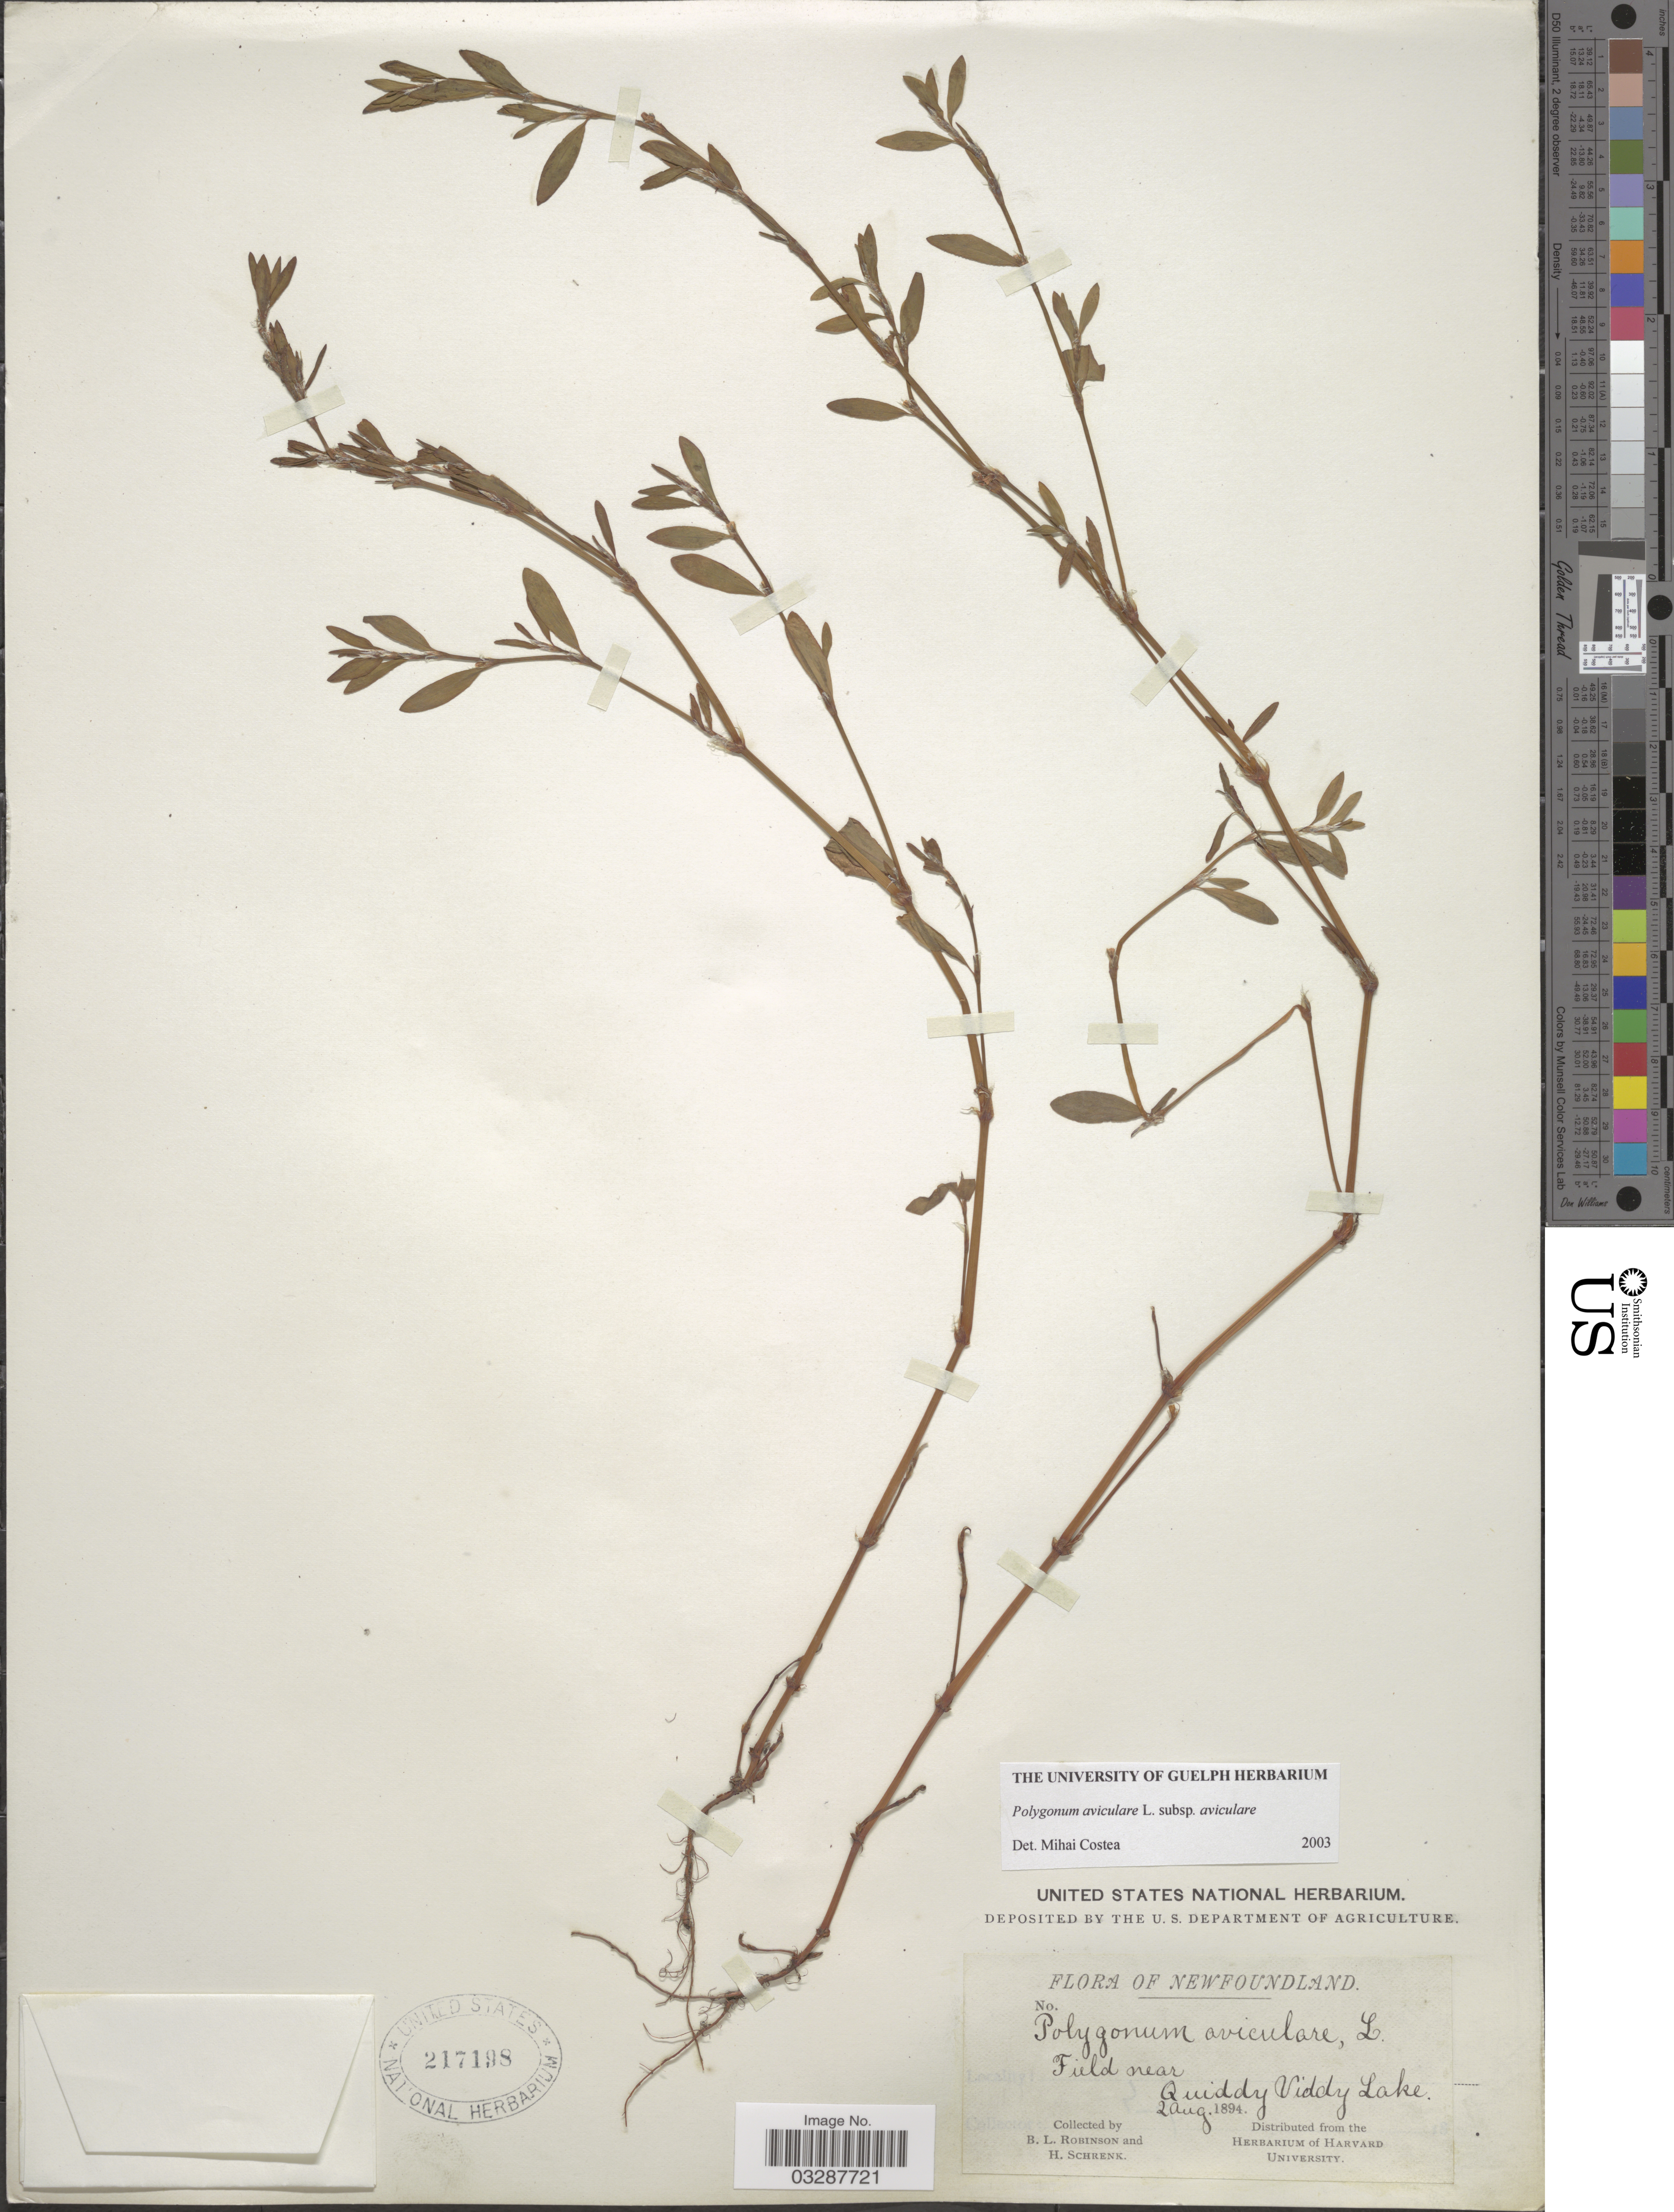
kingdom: Plantae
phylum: Tracheophyta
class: Magnoliopsida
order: Caryophyllales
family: Polygonaceae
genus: Polygonum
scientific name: Polygonum aviculare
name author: L.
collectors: B. L. Robinson & H. Schrenk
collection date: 1894-08-02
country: Canada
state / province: Newfoundland and Labrador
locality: Field near Quiddy Viddy Lake.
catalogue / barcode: US 217198